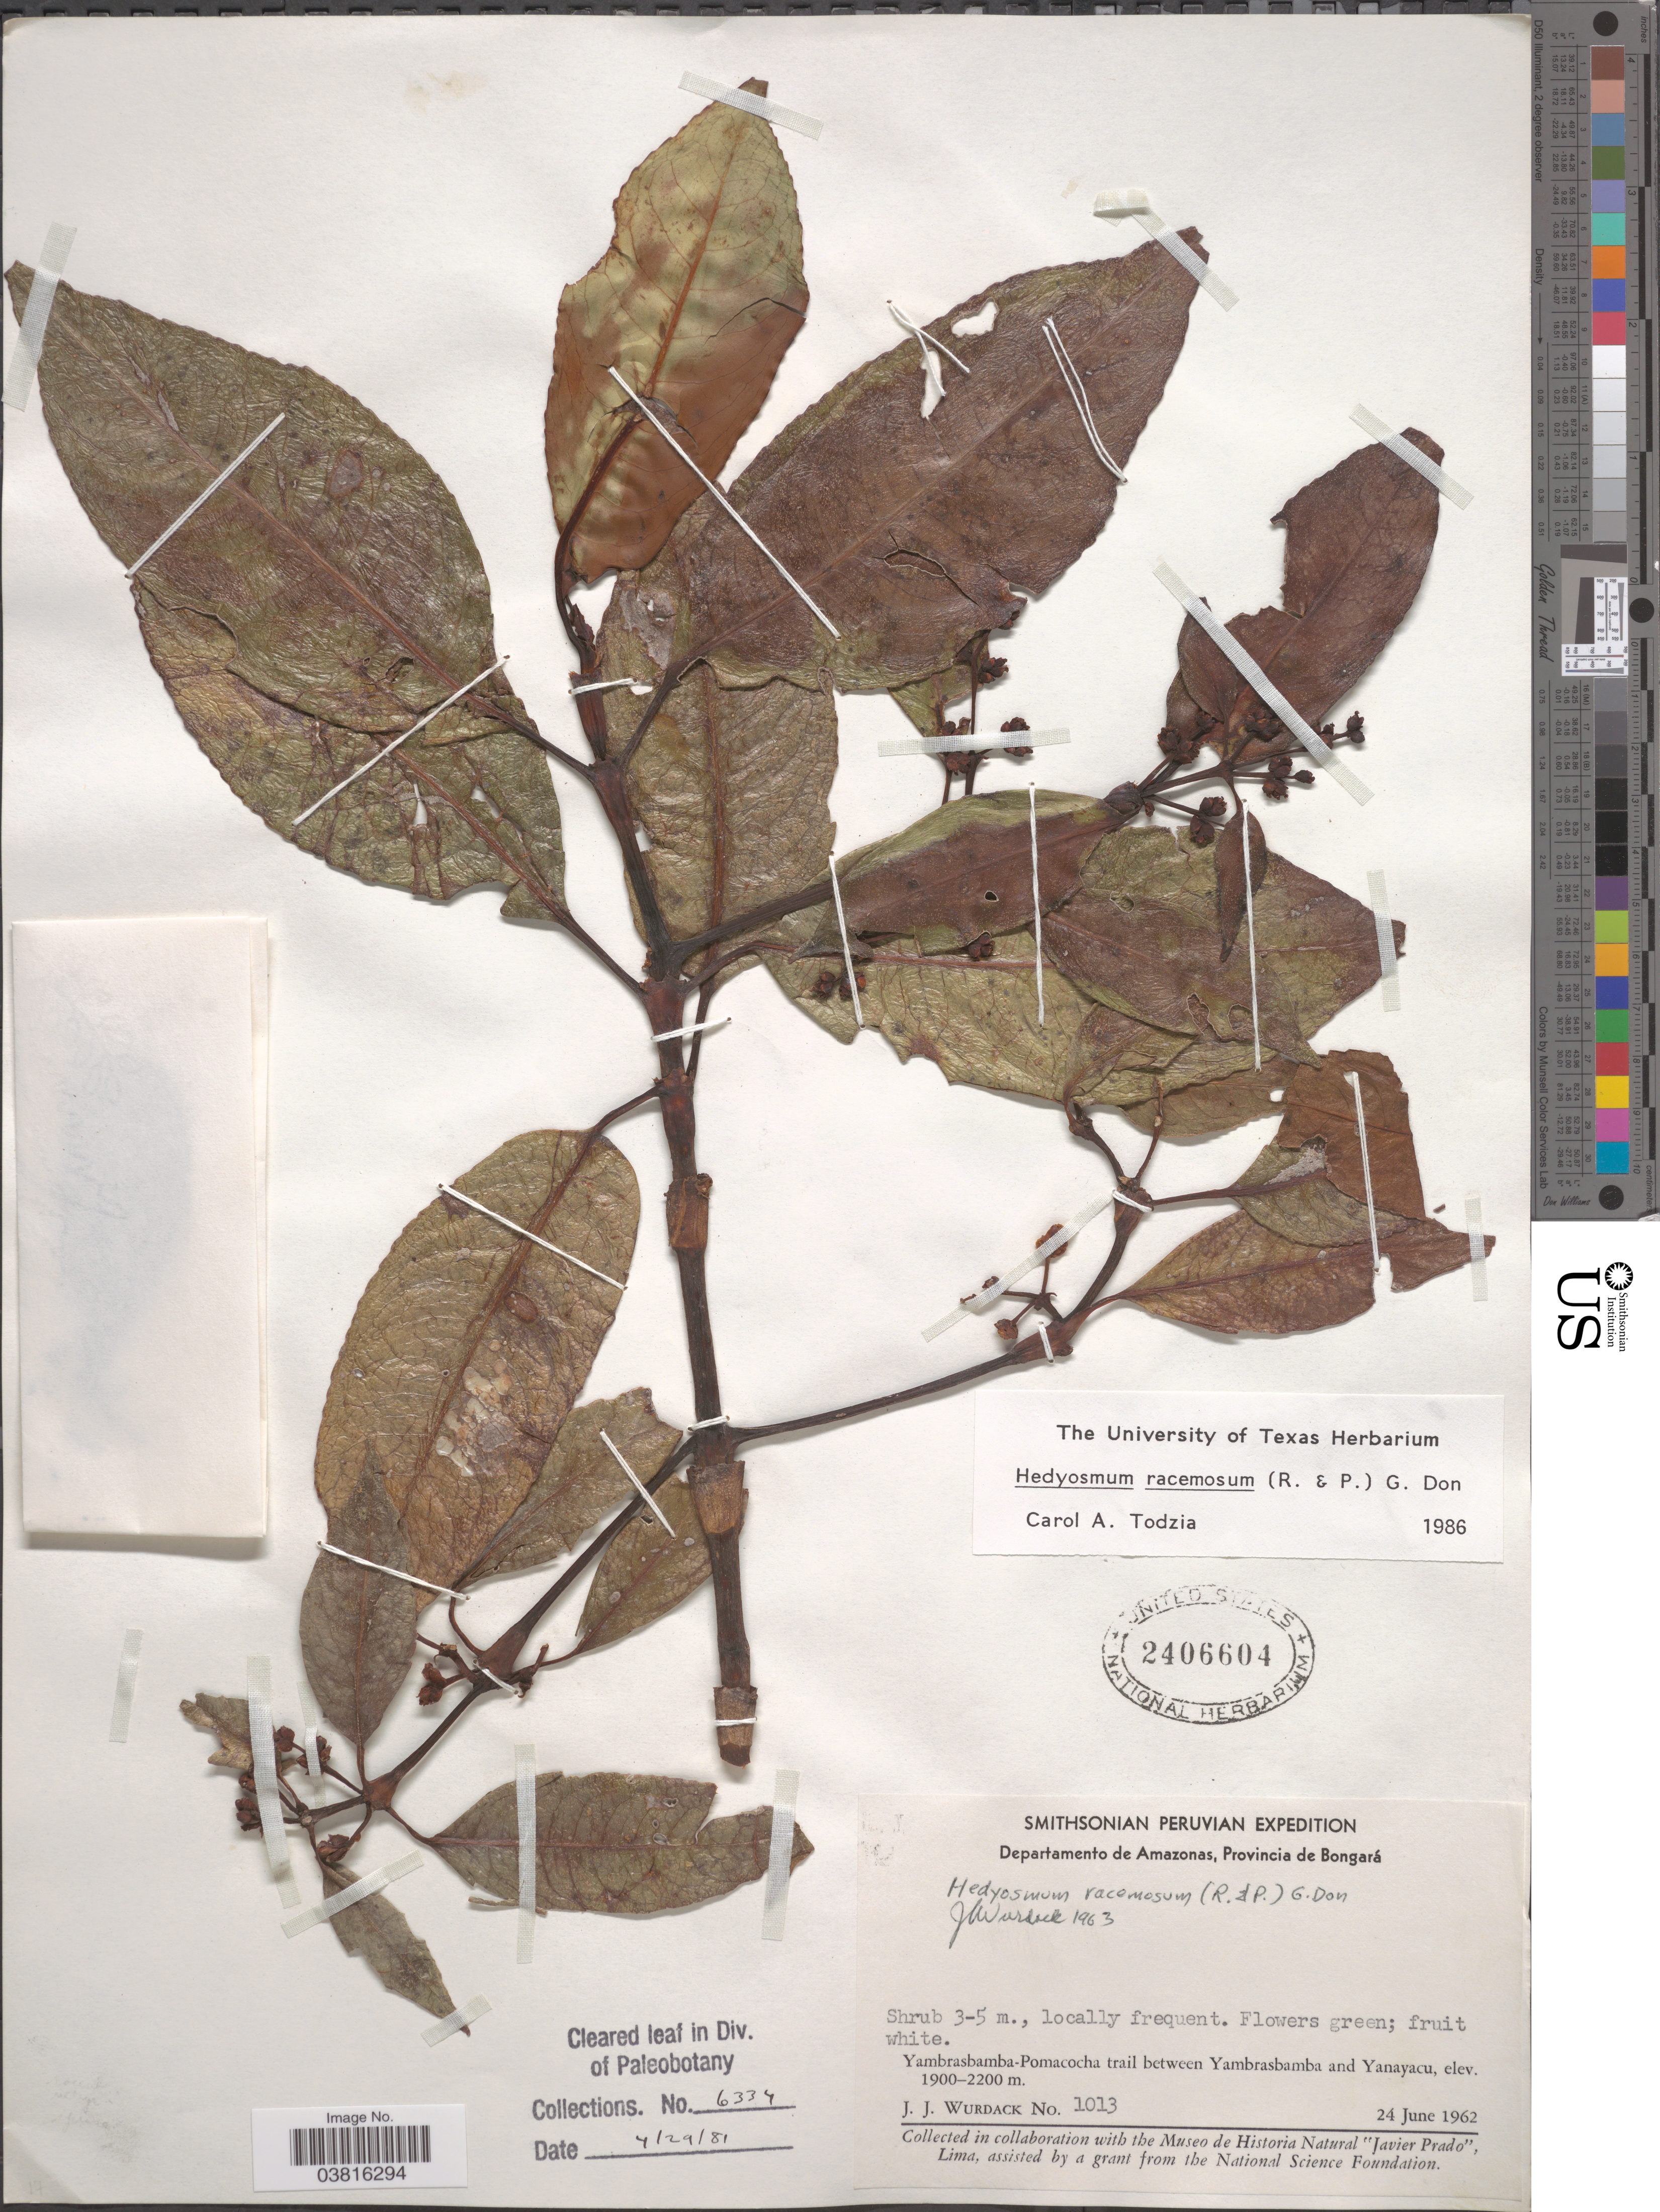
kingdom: Plantae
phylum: Tracheophyta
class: Magnoliopsida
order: Chloranthales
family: Chloranthaceae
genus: Hedyosmum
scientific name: Hedyosmum racemosum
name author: (Ruiz & Pav.) G. Don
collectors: J. J. Wurdack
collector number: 1013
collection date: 1962-06-24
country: Peru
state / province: Amazonas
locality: Departamento de Amazonas, Provincia de Bongará. Yambrasbamba-Pomacocha trail between Yambrasbamba and Yanayacu.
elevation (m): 1900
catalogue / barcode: US 2406604